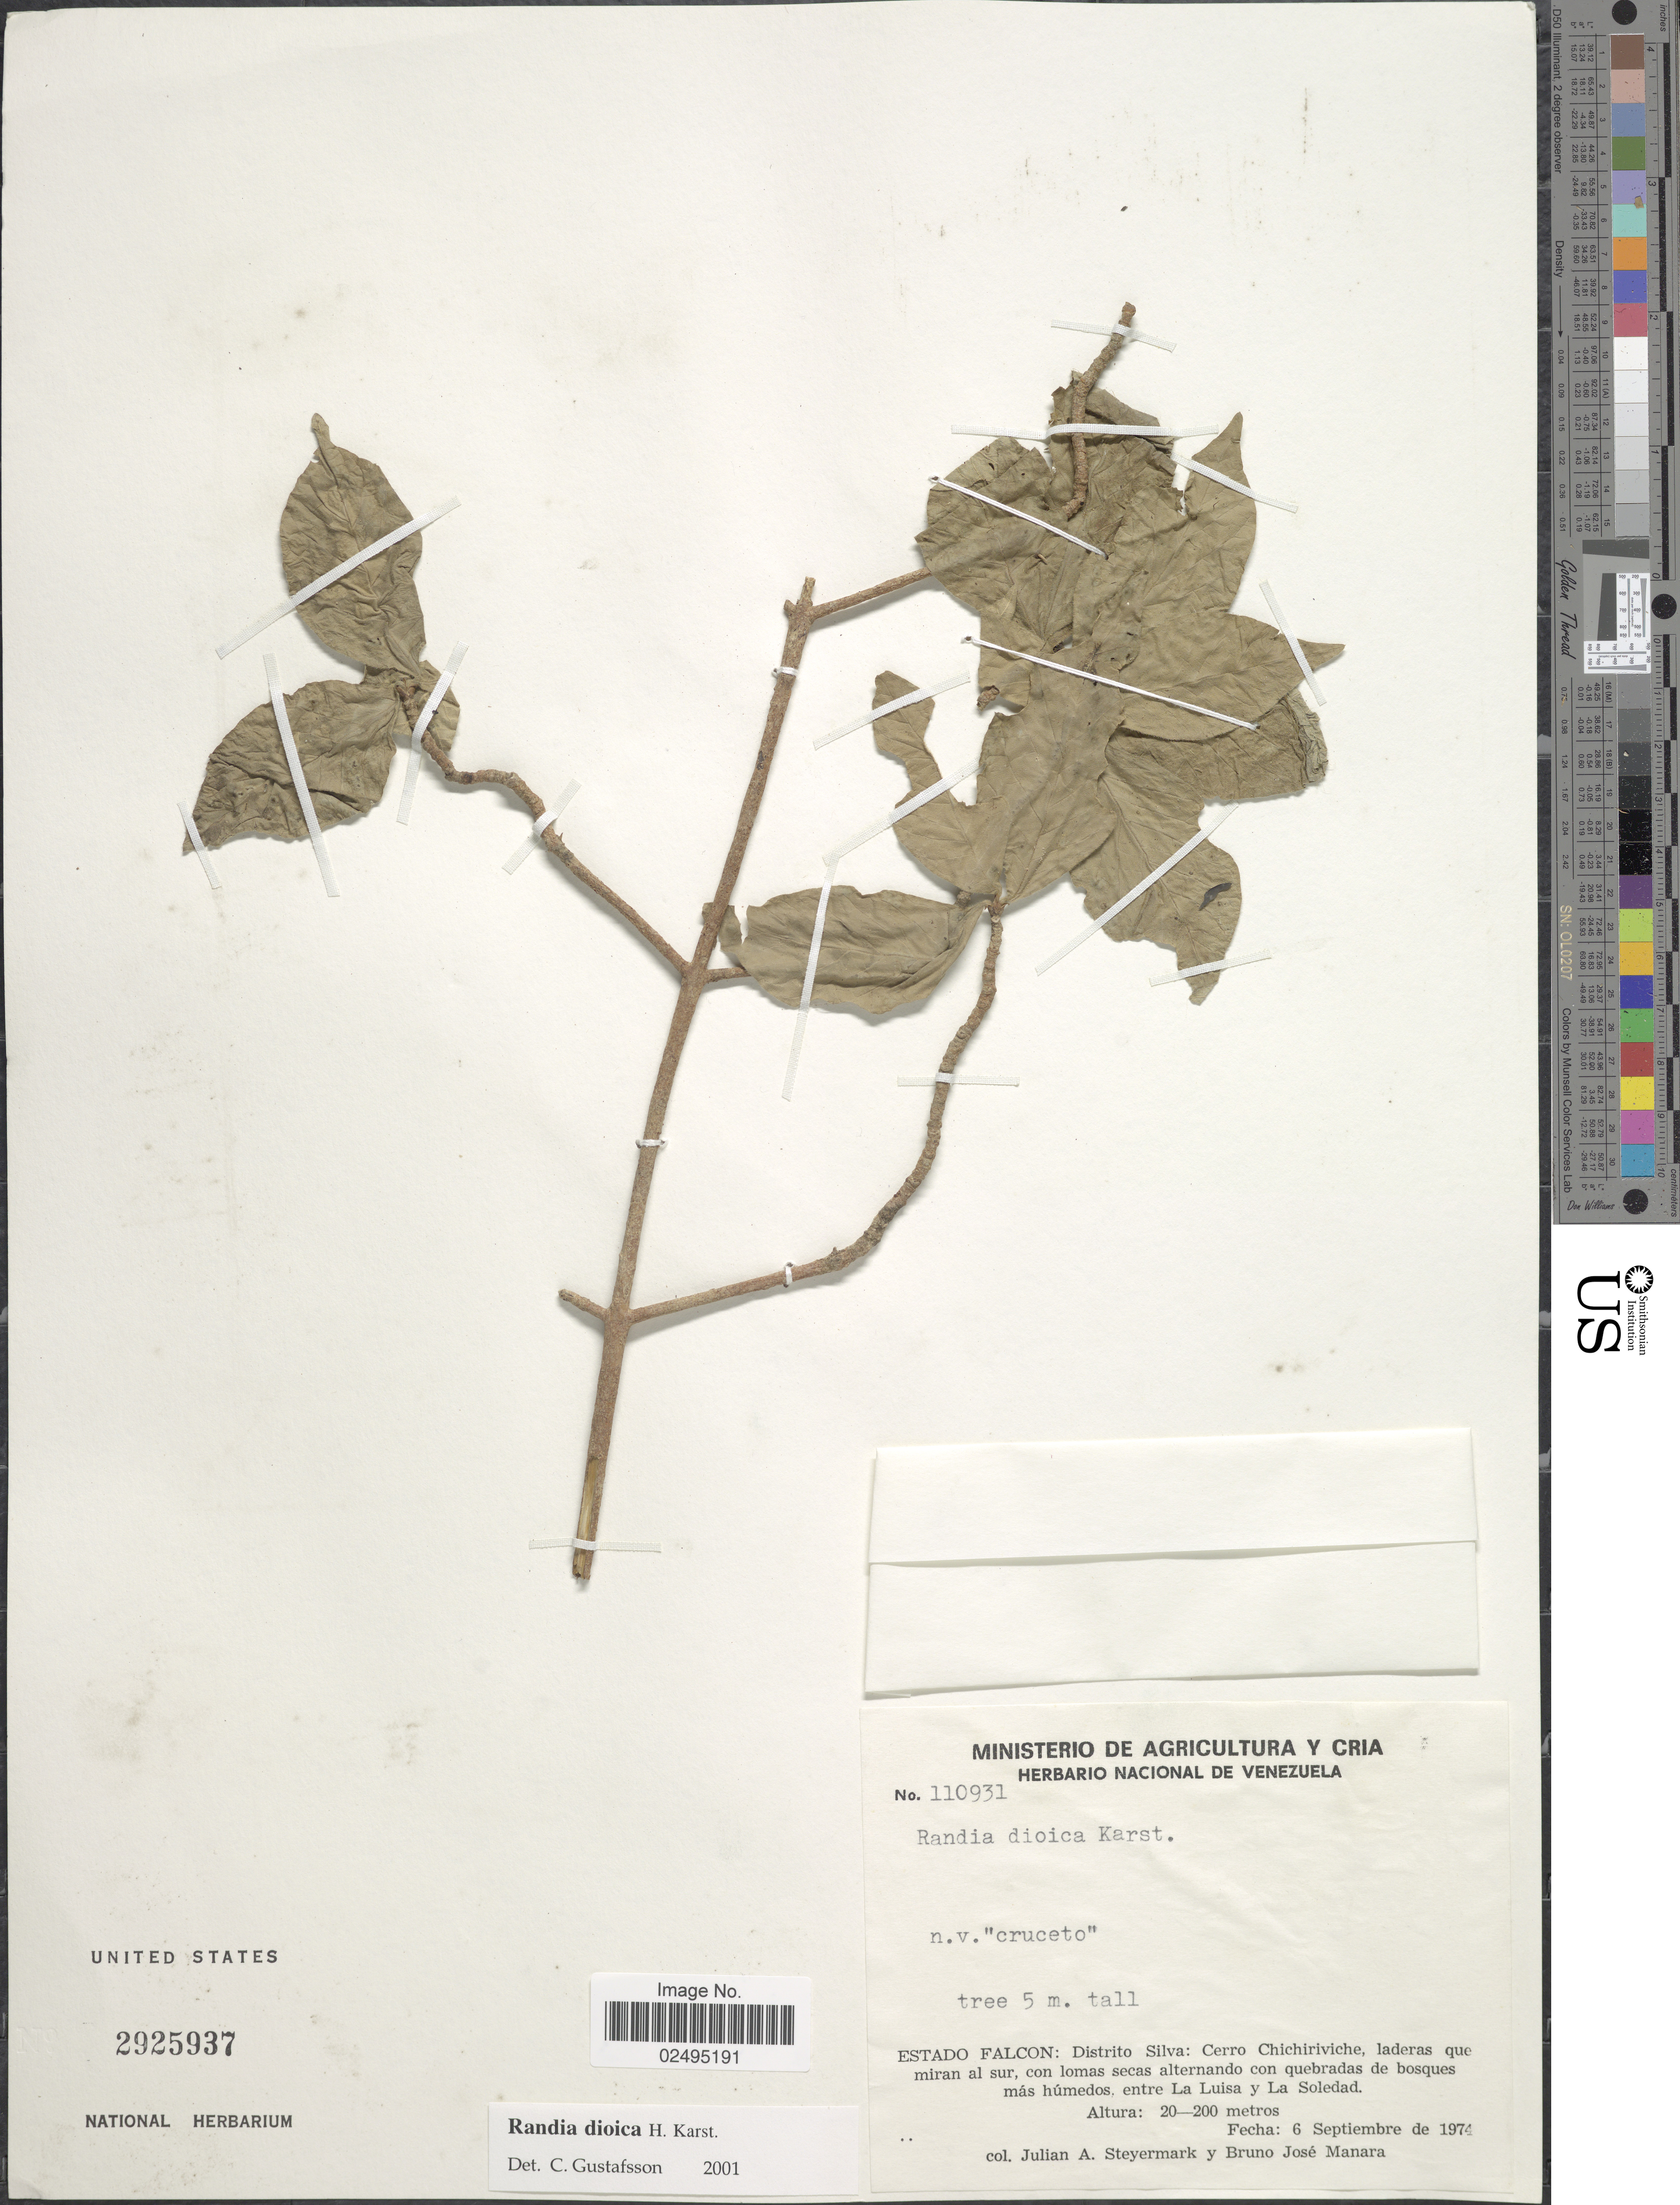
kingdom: Plantae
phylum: Tracheophyta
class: Magnoliopsida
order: Gentianales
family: Rubiaceae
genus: Randia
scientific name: Randia dioica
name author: H. Karst.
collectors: J. Steyermark & B. Manara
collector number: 110931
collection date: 1974-09-06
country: Venezuela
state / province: Falcón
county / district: Silva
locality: Estado Falcon: Distrito Silva: Cerro Chichiriviche, laderas que miran al sur, entre La Luisa y La Soledad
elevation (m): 20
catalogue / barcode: US 2925937